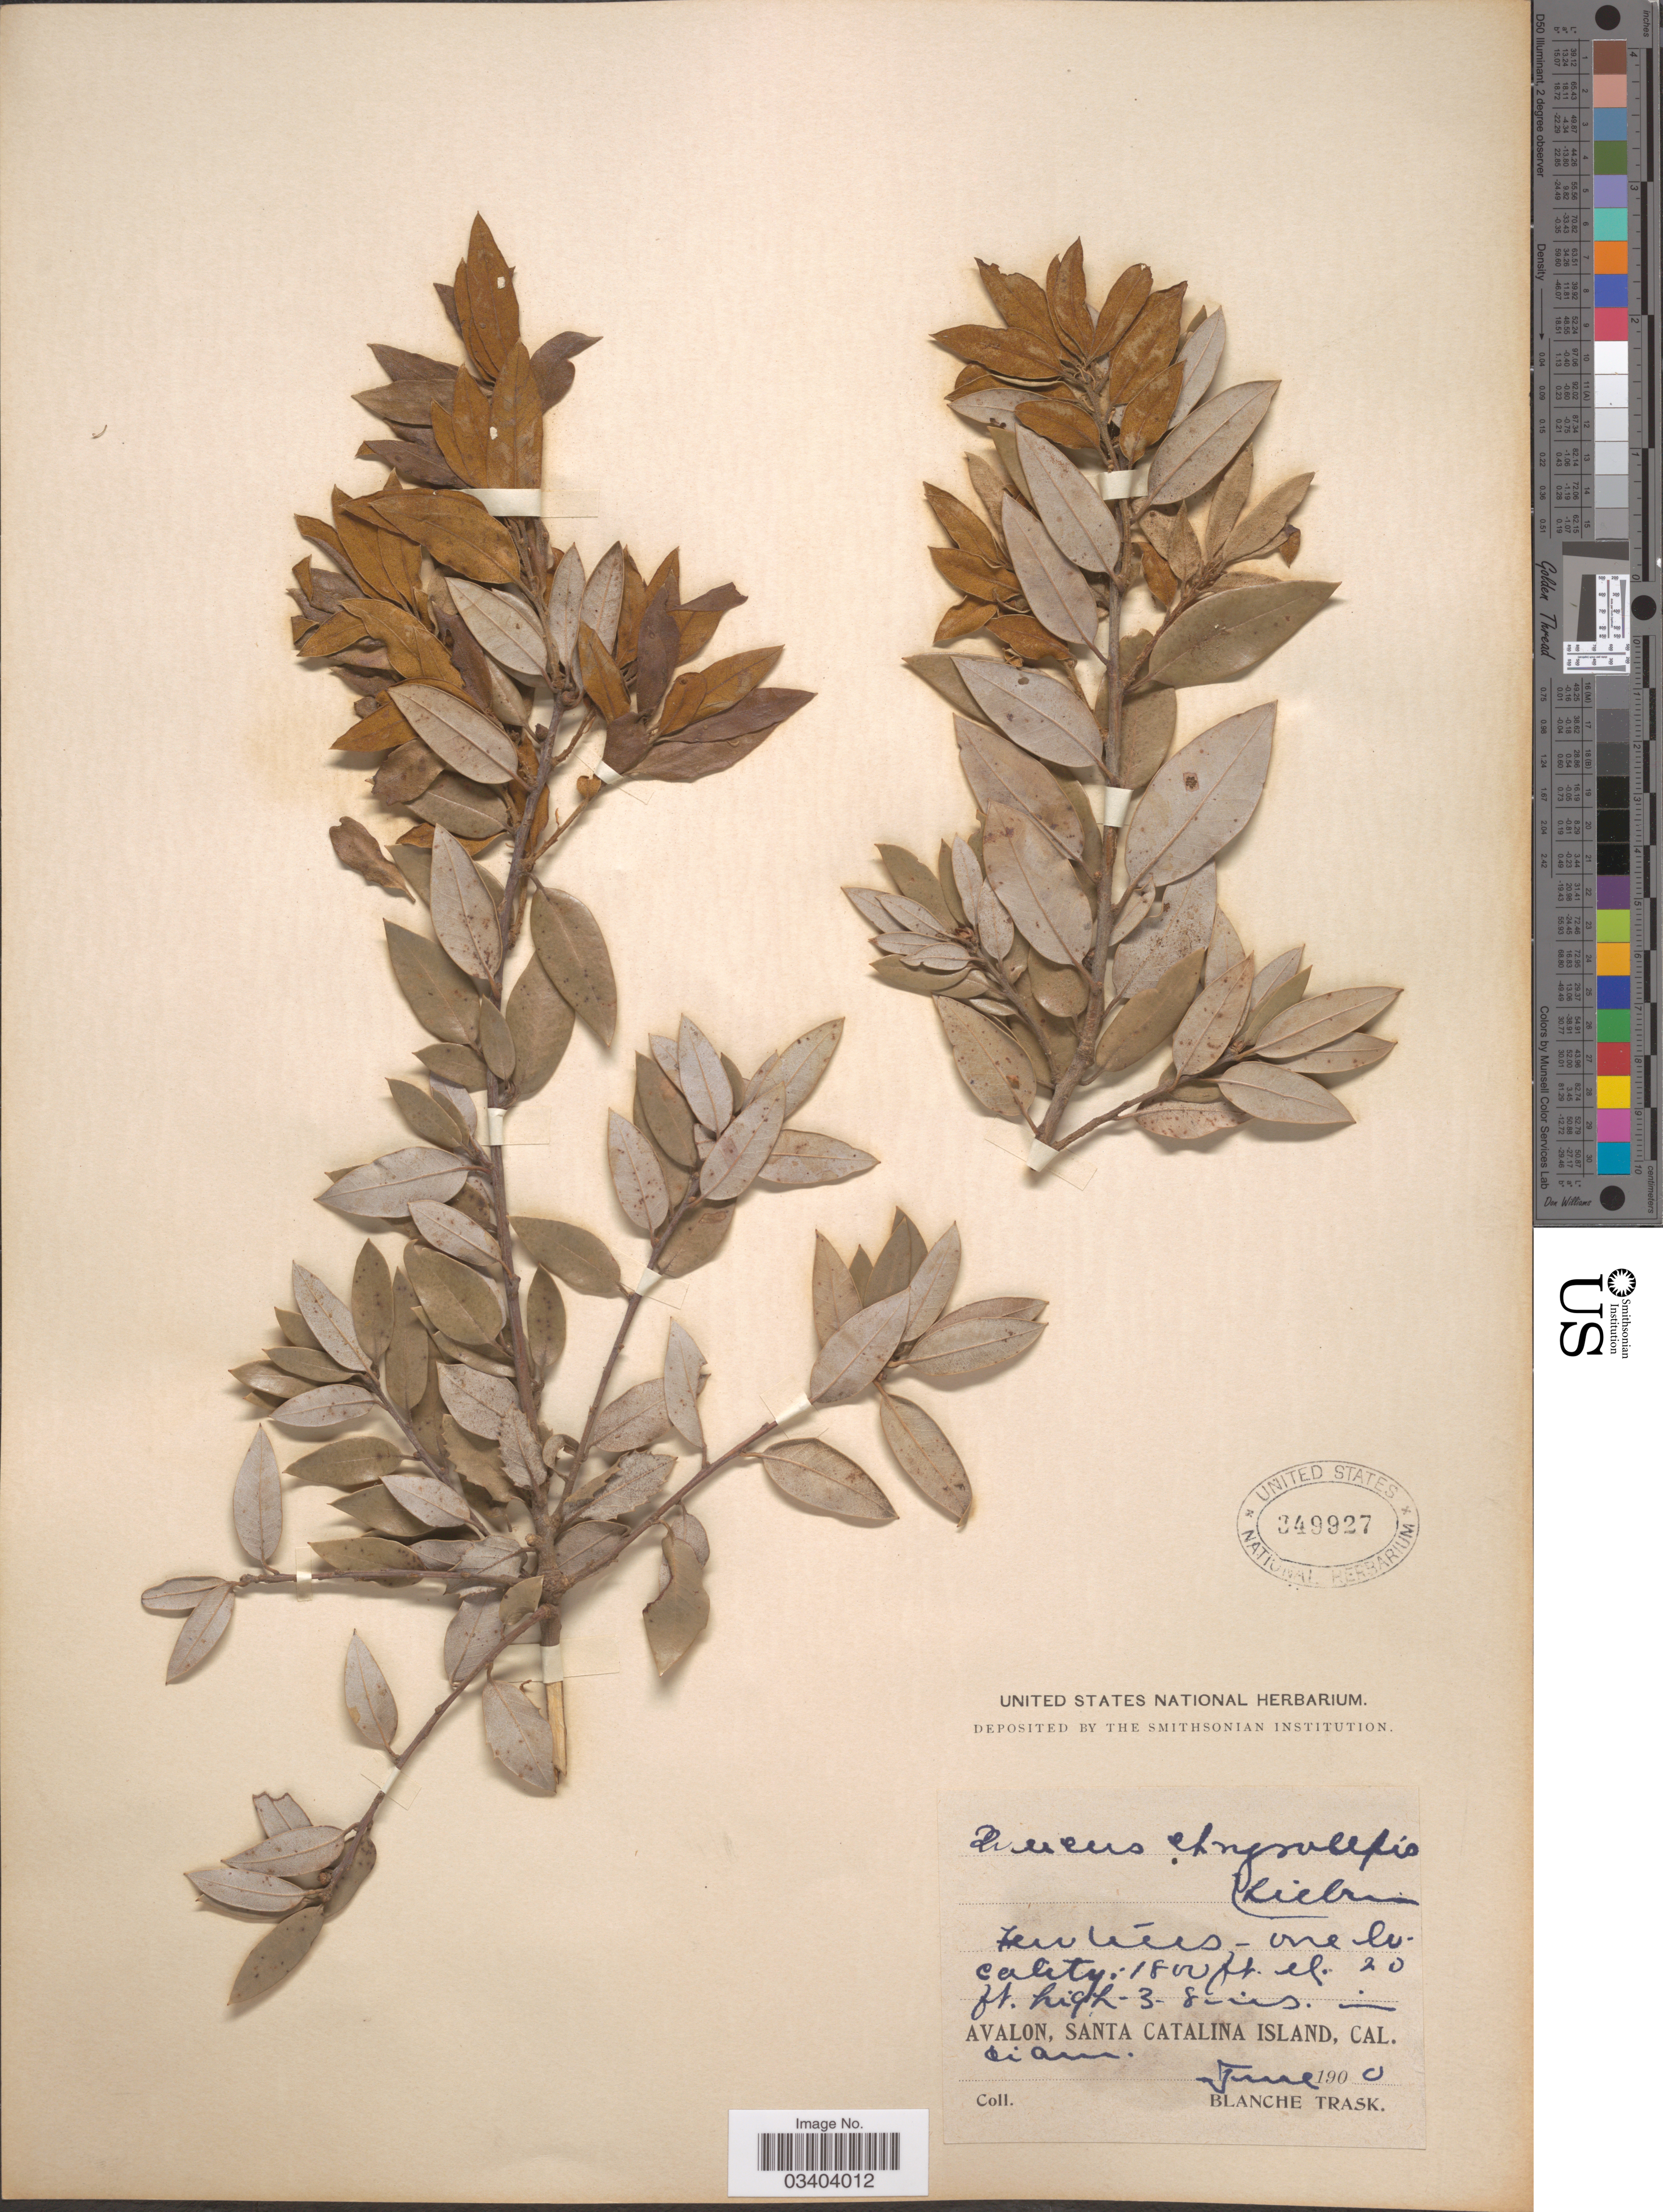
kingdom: Plantae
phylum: Tracheophyta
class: Magnoliopsida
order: Fagales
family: Fagaceae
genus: Quercus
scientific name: Quercus chrysolepis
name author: Liebm.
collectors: B. Trask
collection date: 1900-06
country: United States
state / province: California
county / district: Los Angeles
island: Santa Catalina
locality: Avalon, Santa Catalina Island.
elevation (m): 549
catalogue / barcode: US 349927